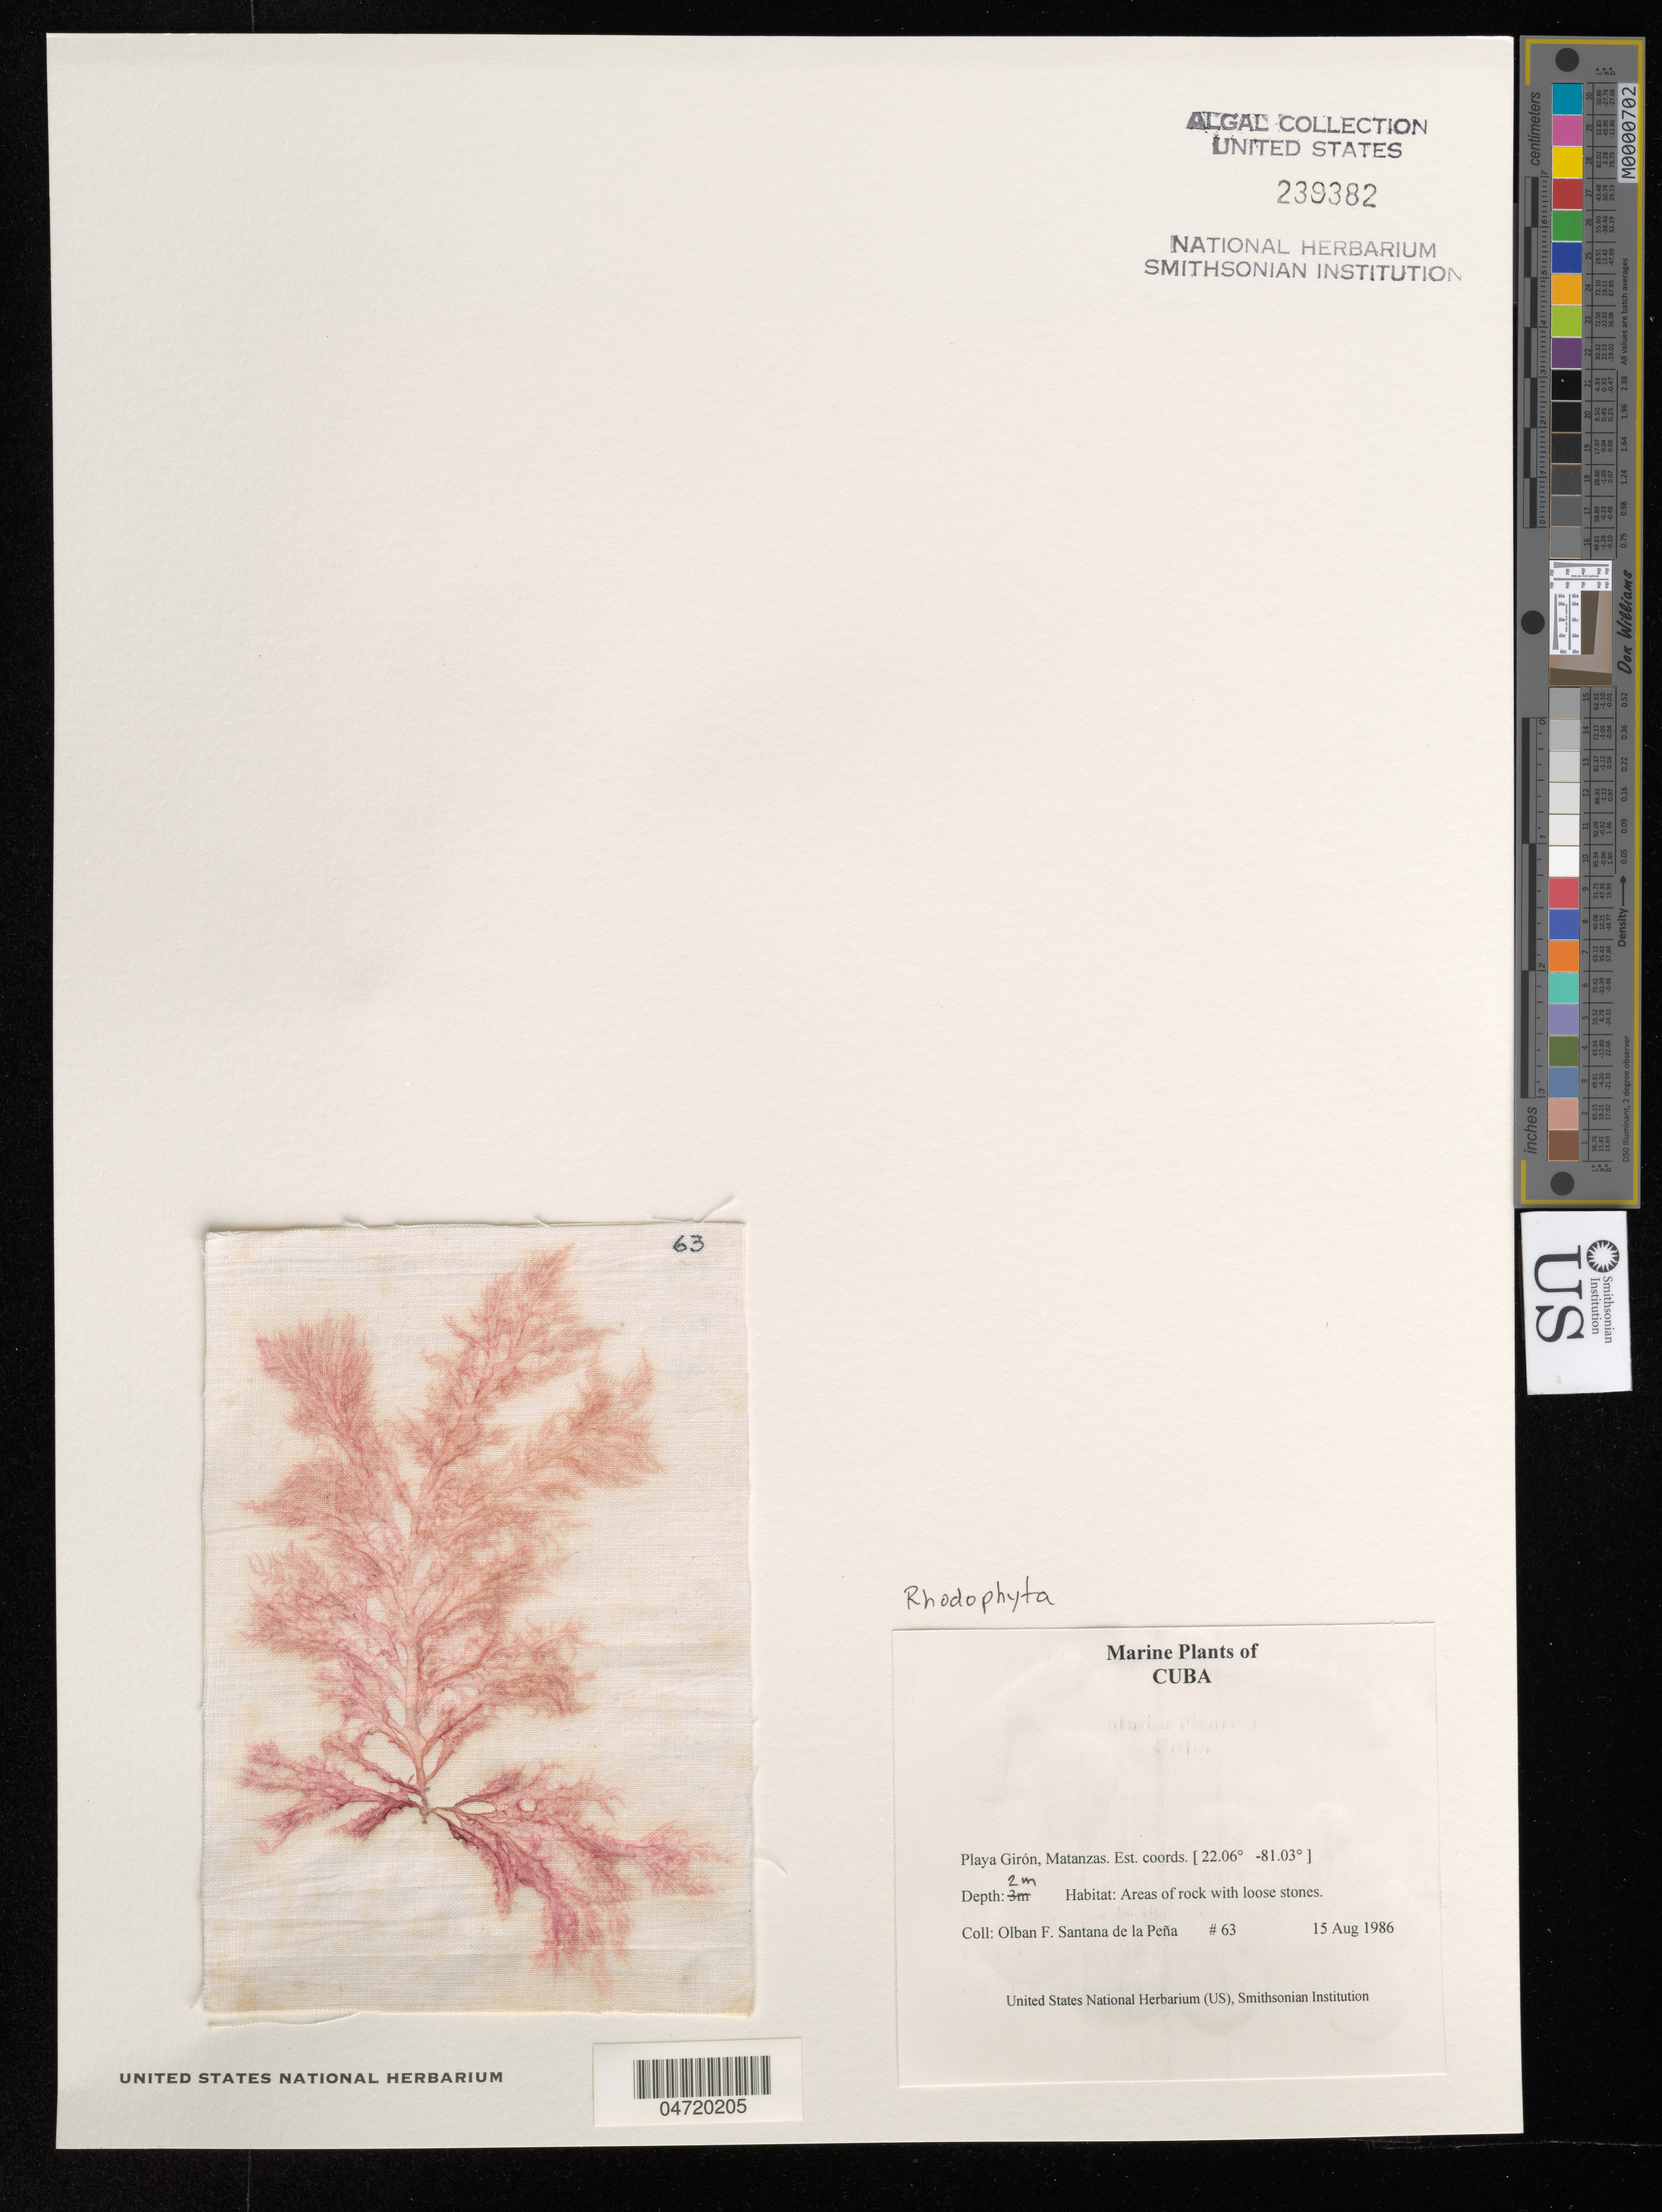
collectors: O. Santana de la Peña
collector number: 63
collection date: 1986-08-15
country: Cuba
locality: Playa Girón, Matanzas.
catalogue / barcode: US 239382